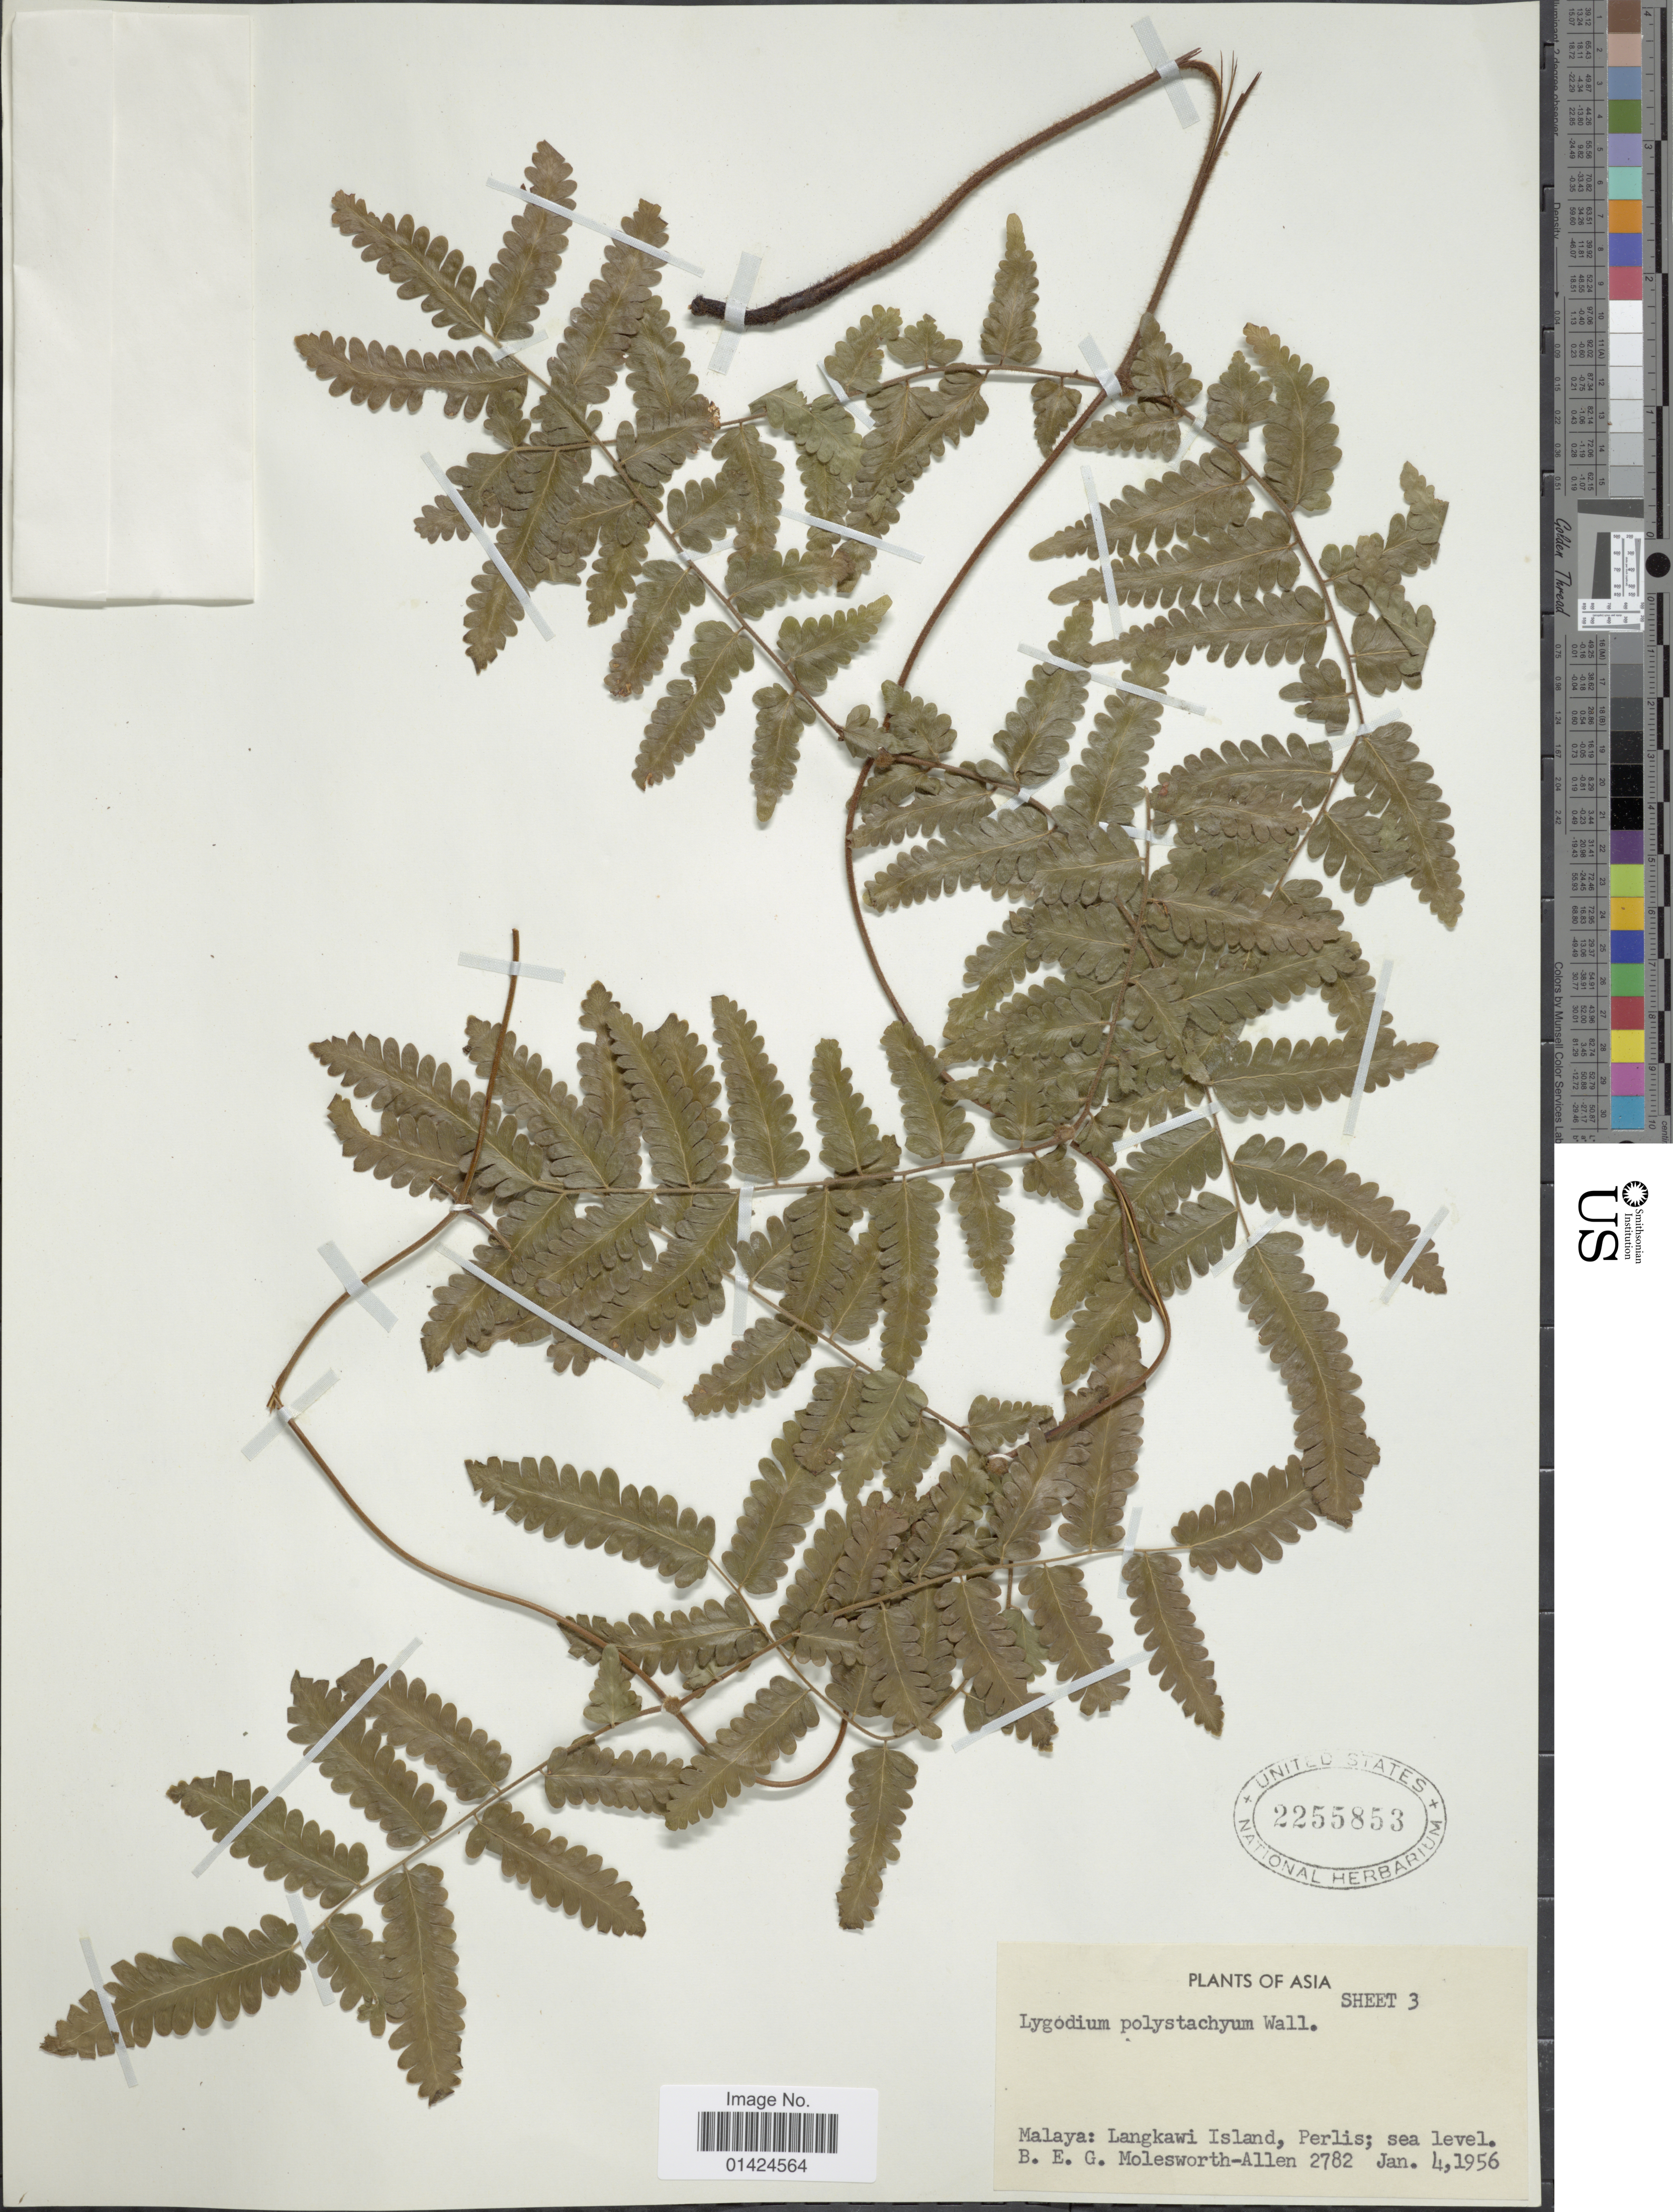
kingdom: Plantae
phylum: Tracheophyta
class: Polypodiopsida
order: Schizaeales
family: Lygodiaceae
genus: Lygodium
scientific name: Lygodium polystachyum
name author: Wall. ex T. Moore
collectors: B. E. G. Molesworth-Allen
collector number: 2782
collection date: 1956-01-04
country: Malaysia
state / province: Kedah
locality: Asia. Malaya: Langkawi Island, Perlis.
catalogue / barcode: US 2255853